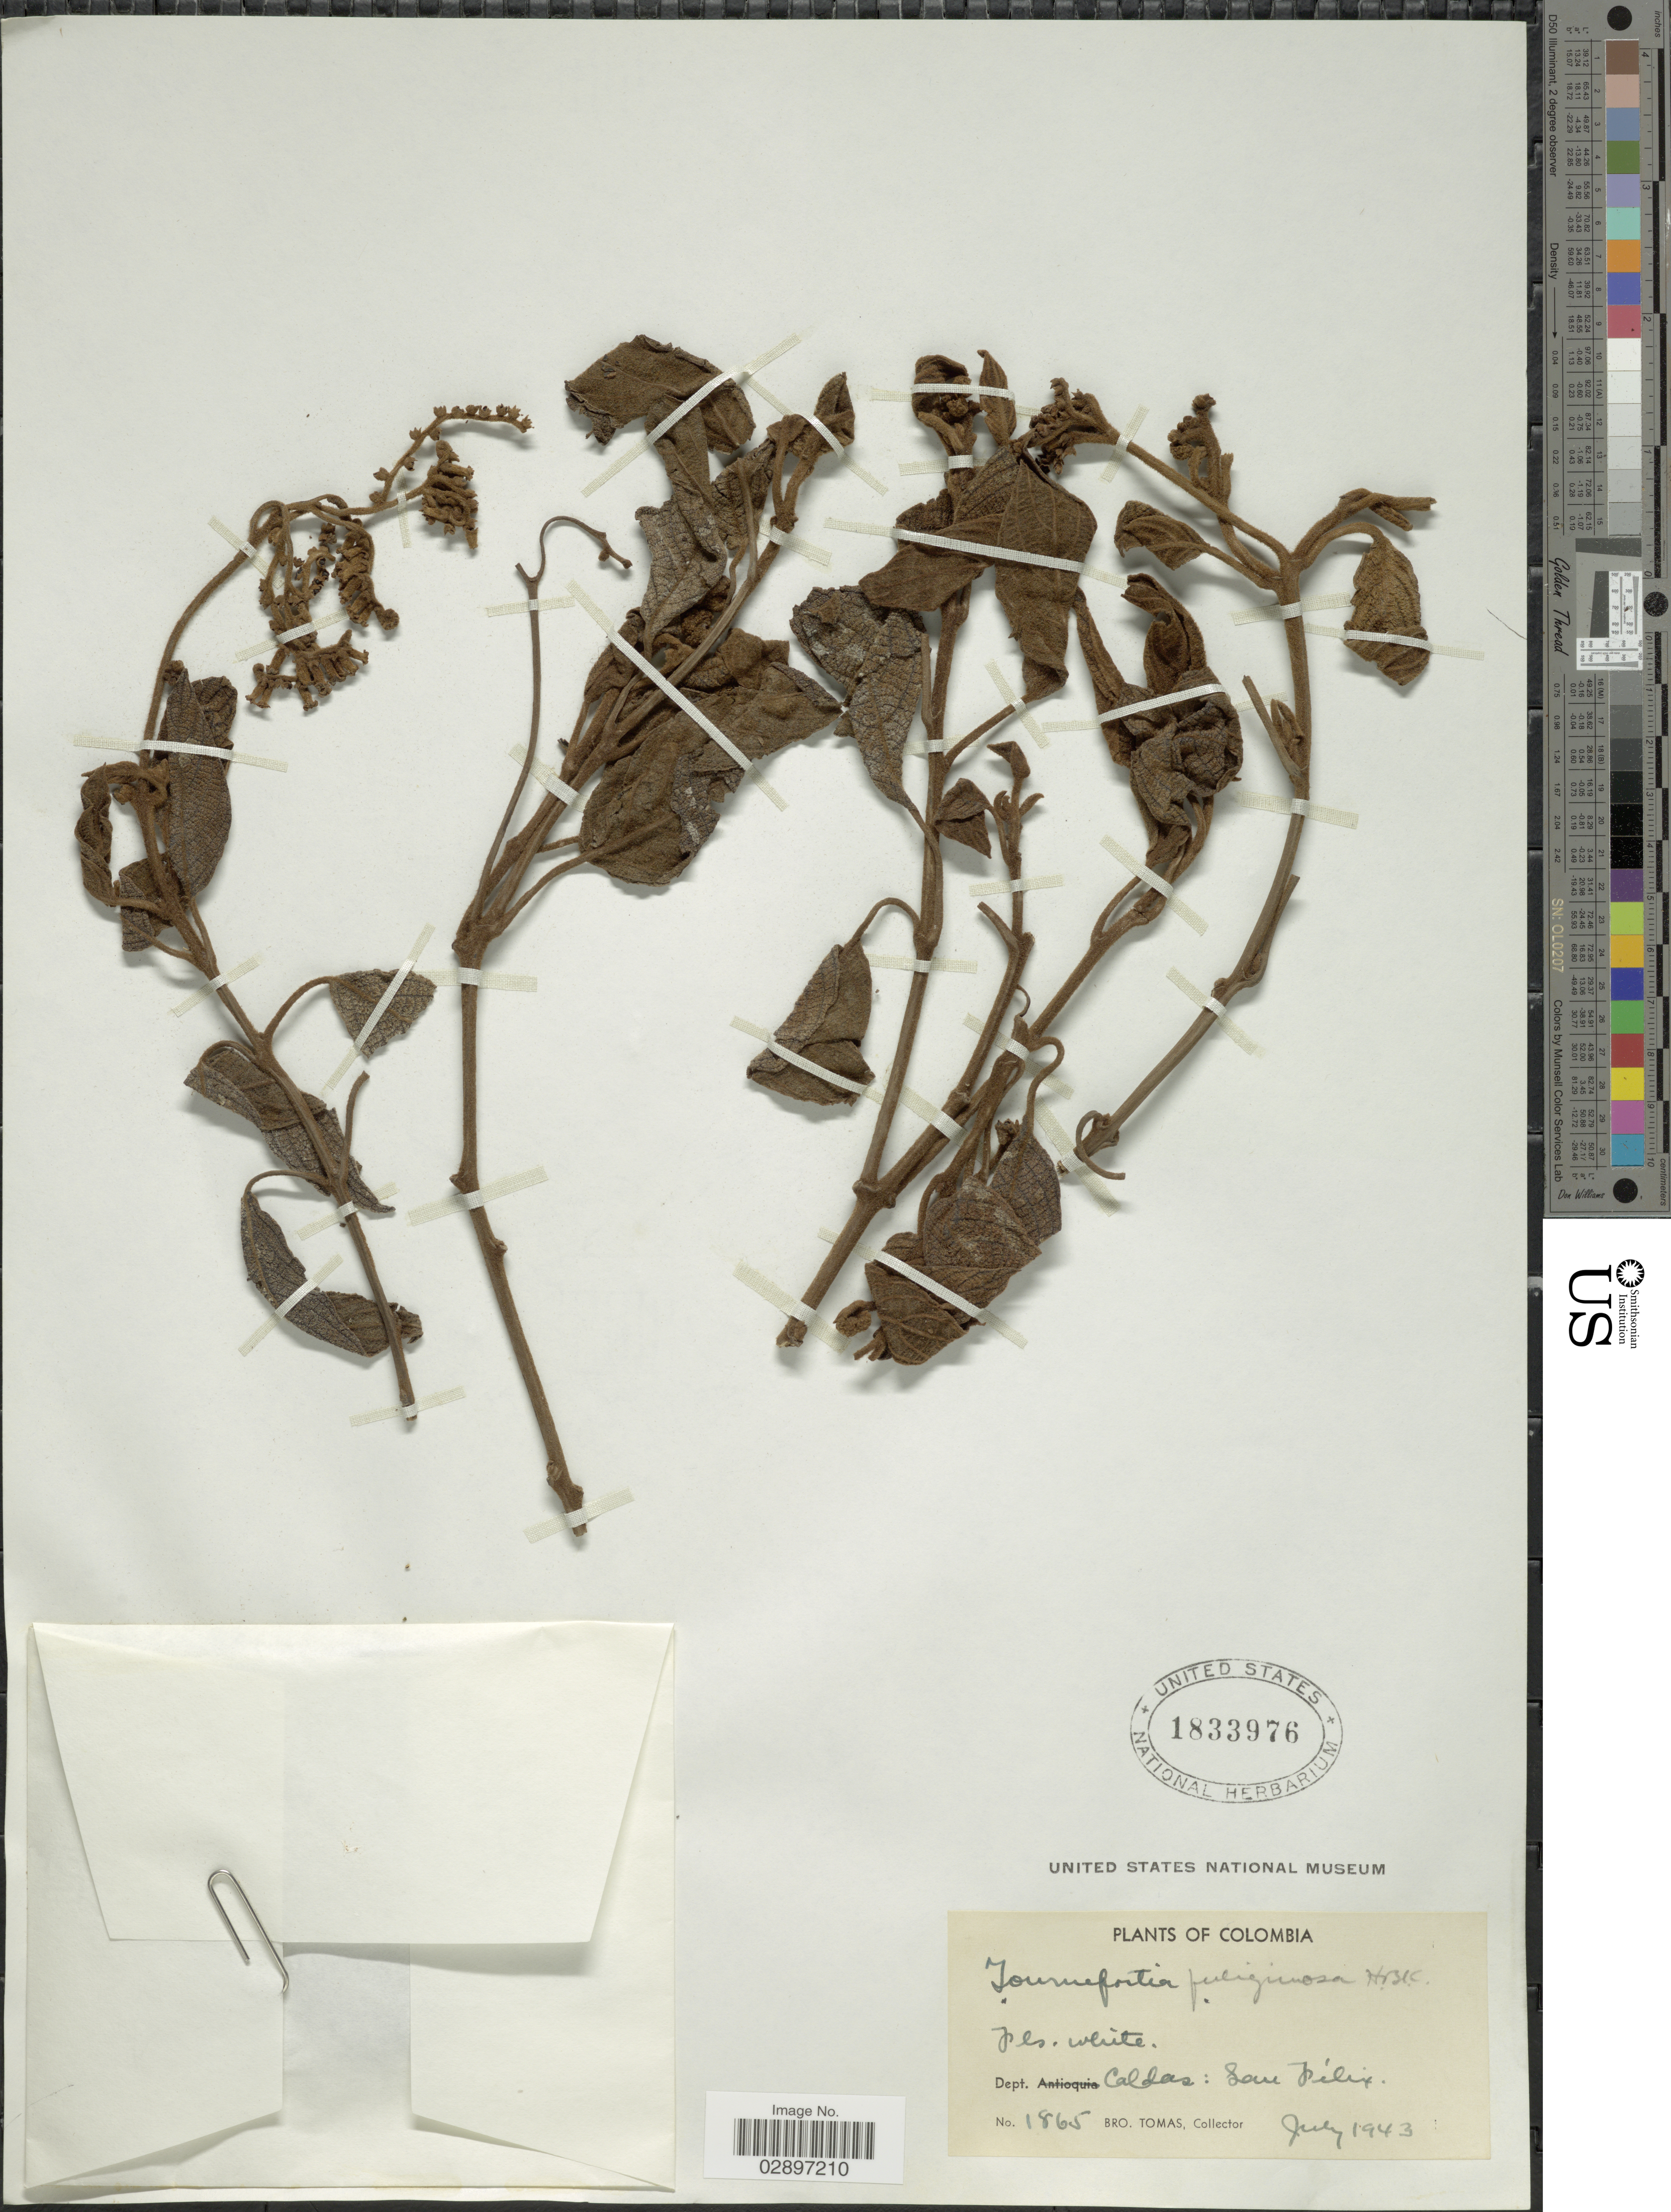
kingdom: Plantae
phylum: Tracheophyta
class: Magnoliopsida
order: Boraginales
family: Heliotropiaceae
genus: Tournefortia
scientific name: Tournefortia fuliginosa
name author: Kunth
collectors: B. Tomas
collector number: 1865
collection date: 1943-07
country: Colombia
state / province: Caldas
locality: San Félix.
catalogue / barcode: US 1833976